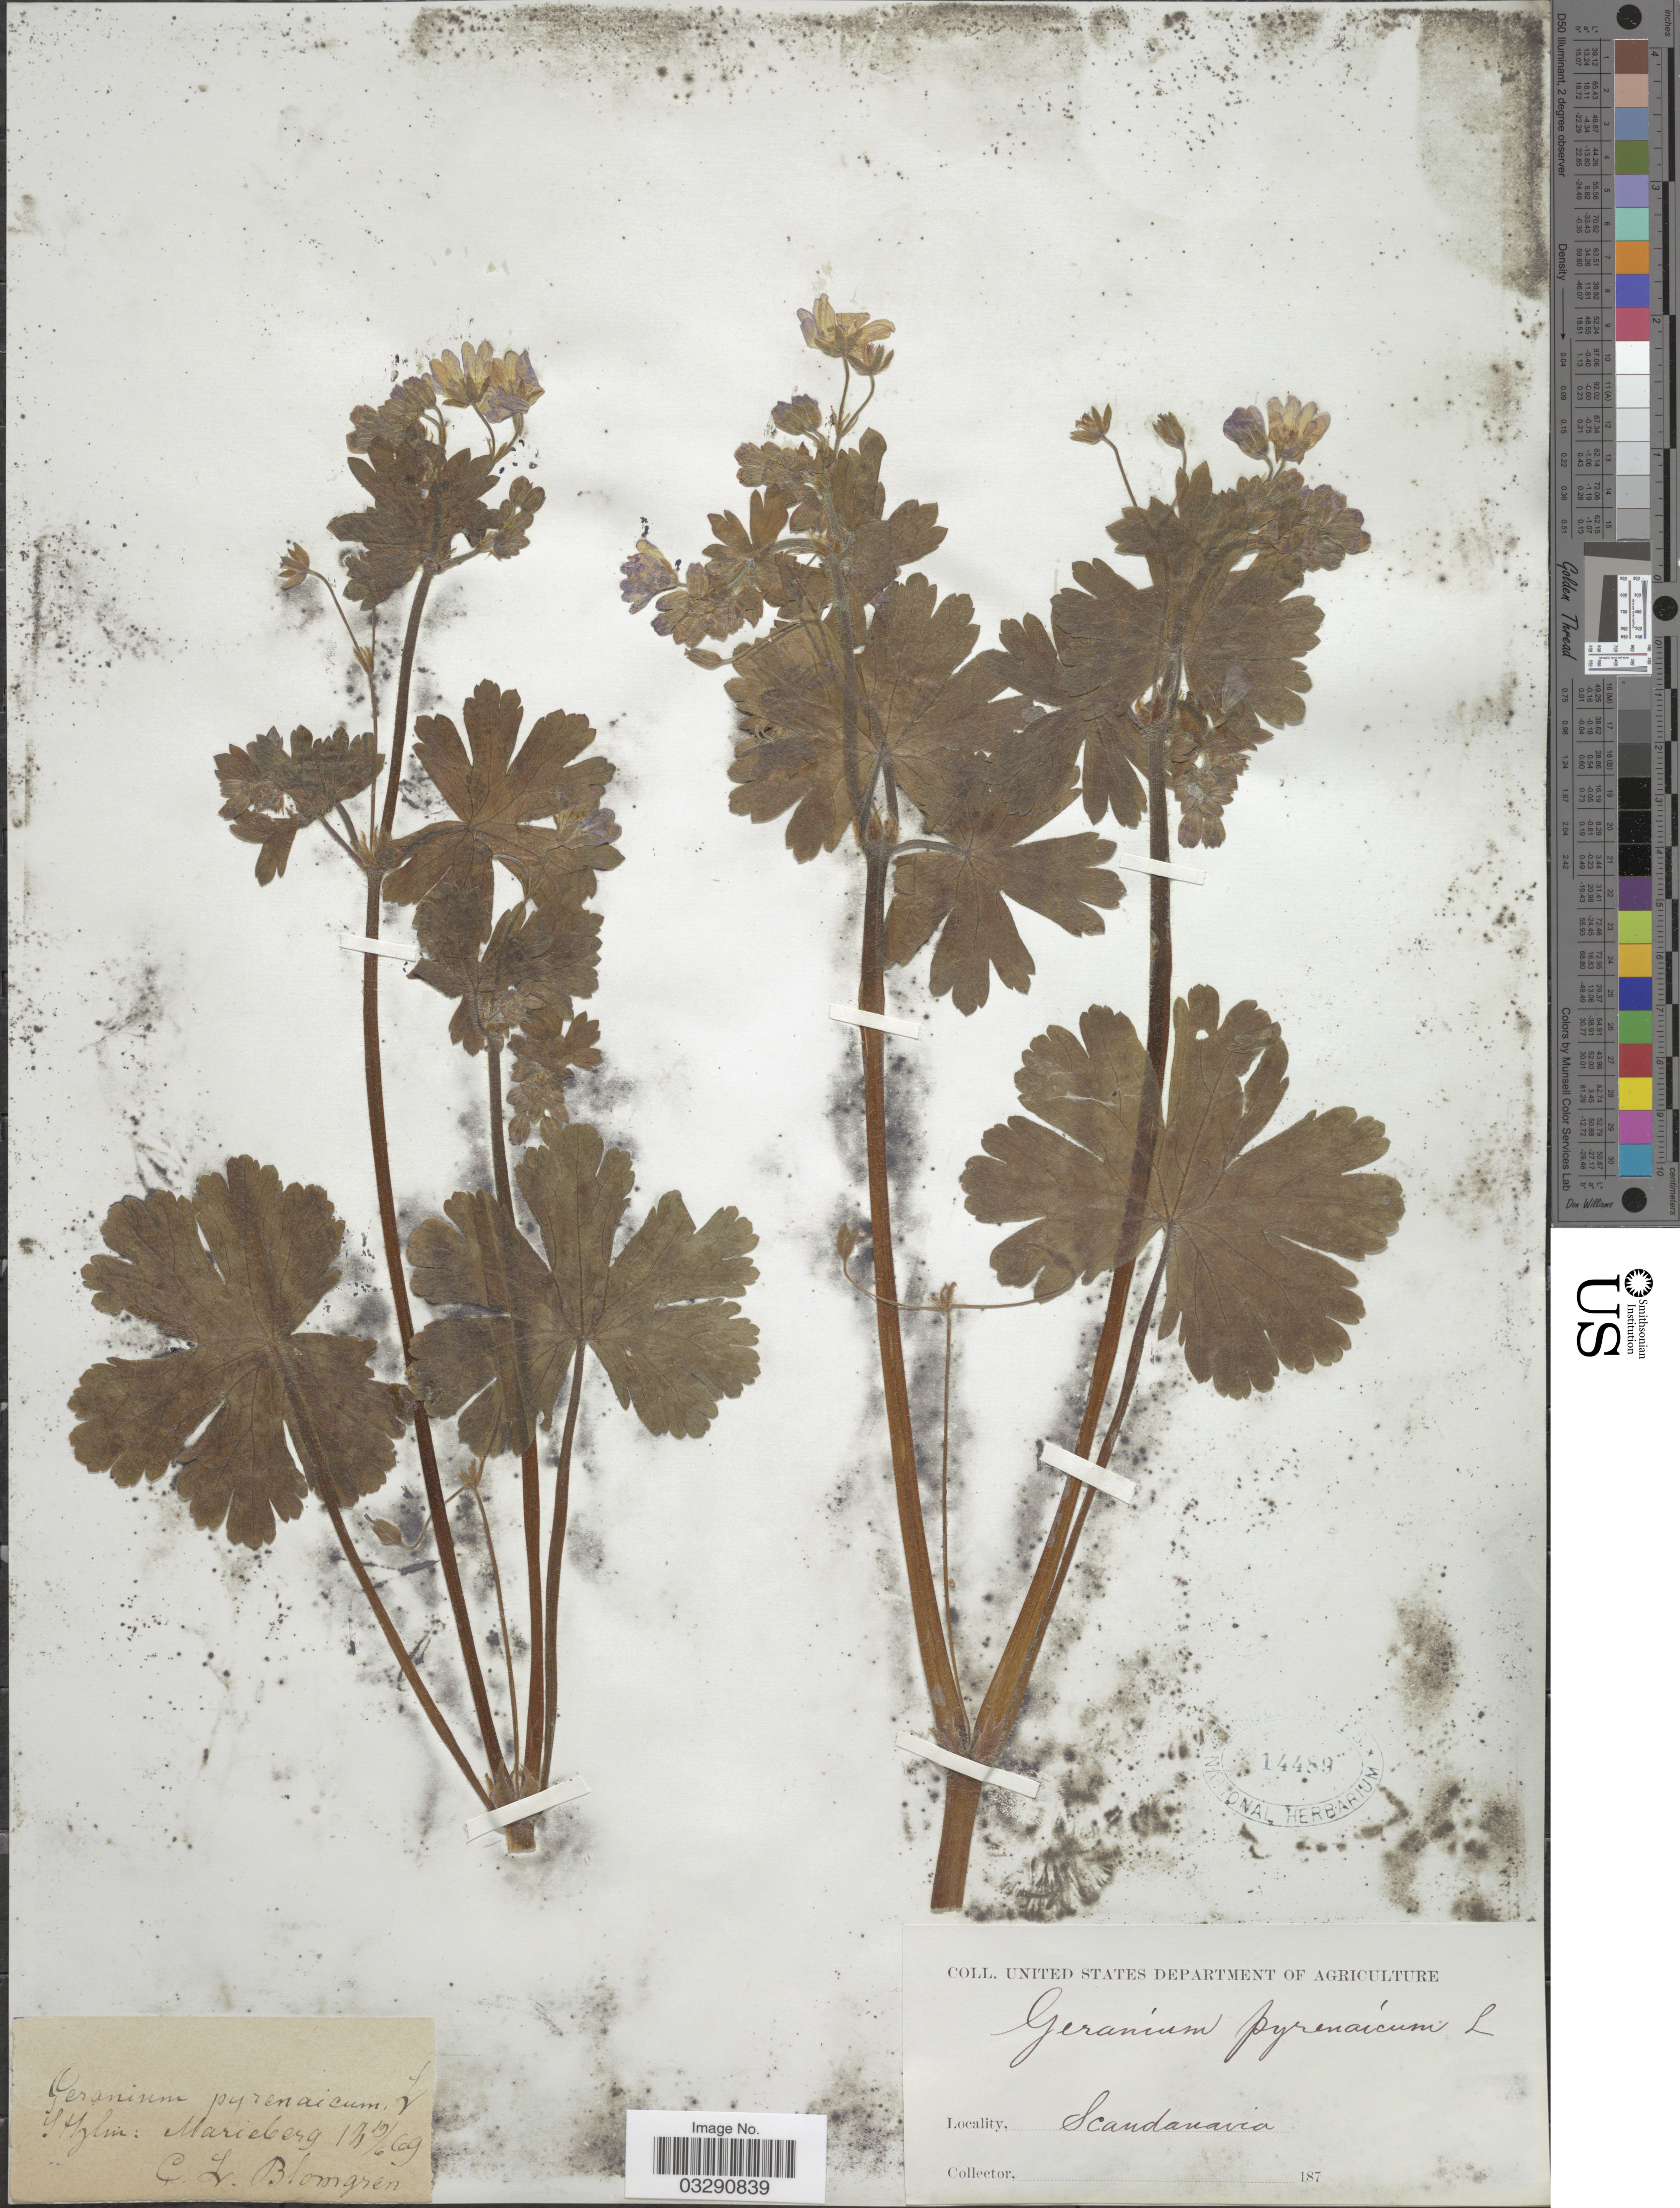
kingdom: Plantae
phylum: Tracheophyta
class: Magnoliopsida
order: Geraniales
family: Geraniaceae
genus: Geranium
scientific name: Geranium pyrenaicum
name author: Burm. f.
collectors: C. Blomgren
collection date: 1869-06-19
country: Sweden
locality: Scandanavia, Sthlm: Marieberg.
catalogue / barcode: US 14489